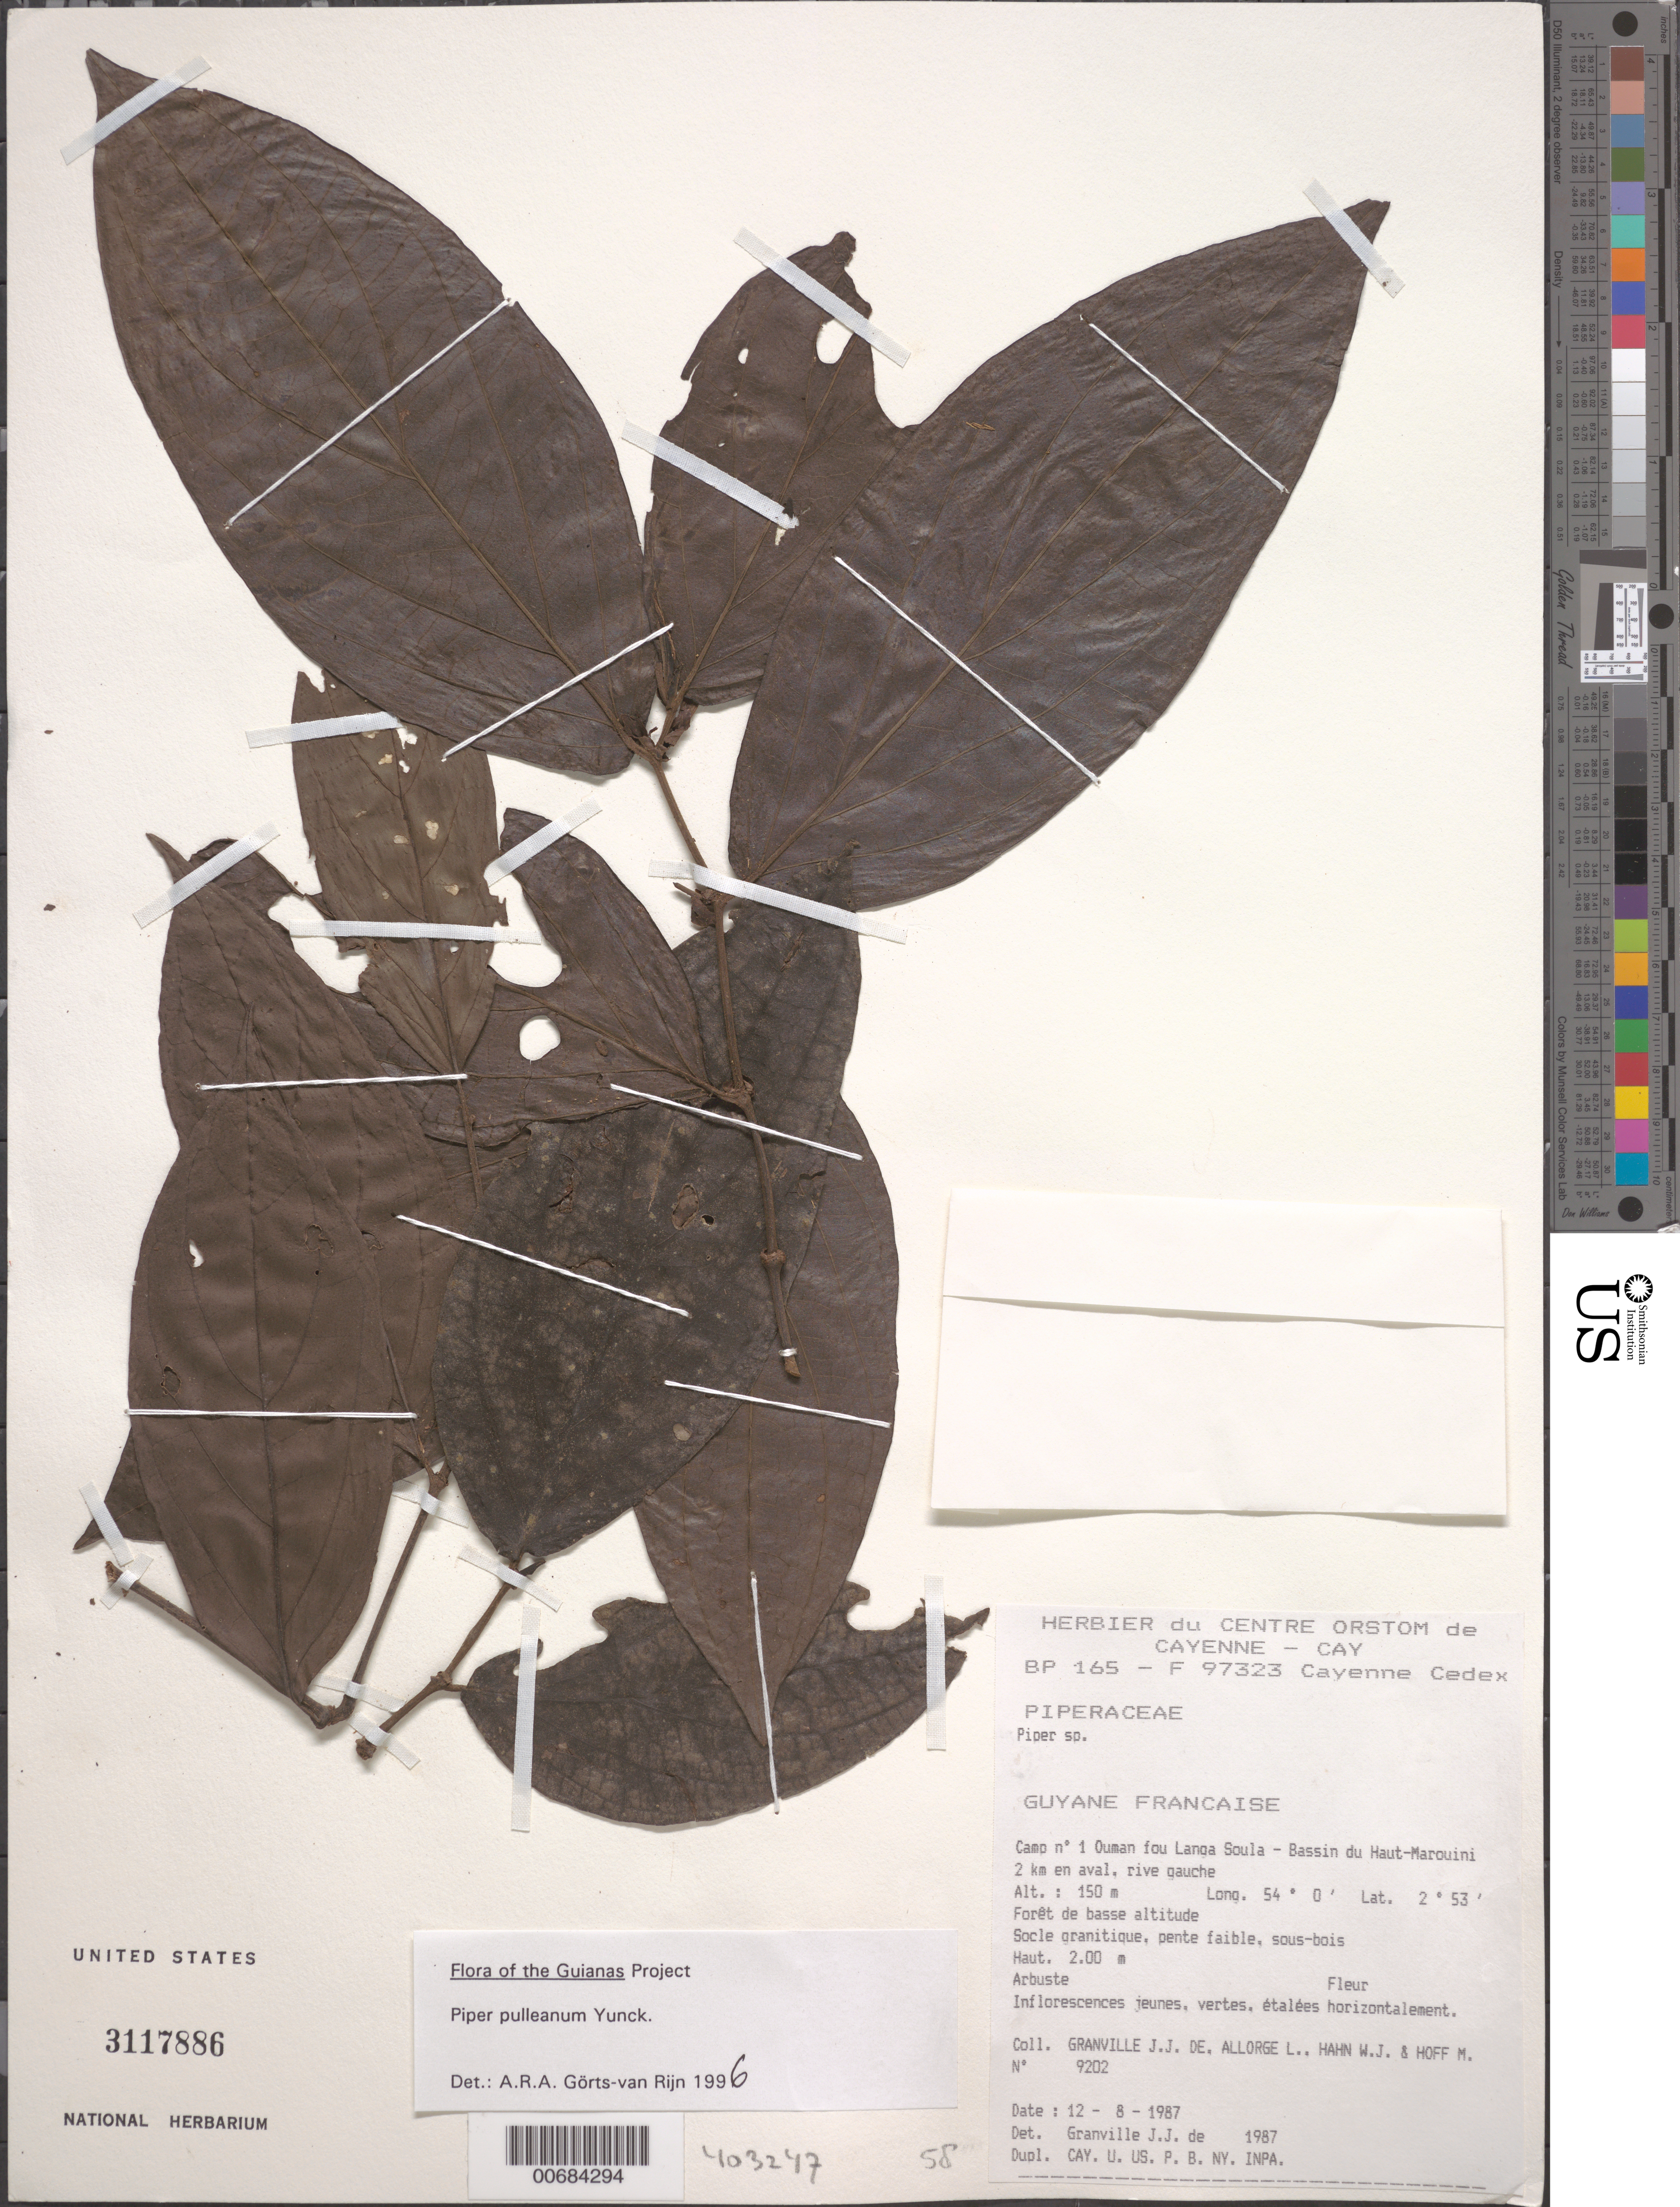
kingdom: Plantae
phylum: Tracheophyta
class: Magnoliopsida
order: Piperales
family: Piperaceae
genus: Piper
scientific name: Piper pulleanum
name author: Yunck.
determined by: Görts-van Rijn, A. R. A.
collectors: J.-J. de Granville, L. Allorge, W. J. Hahn & M. Hoff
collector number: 9202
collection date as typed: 12-Aug-87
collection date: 1987-08-12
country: French Guiana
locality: Camp #1, Ouman fou Langa Soula, Bassin du Haut-Marouini. 2 km en aval. Rive gauche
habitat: Forêt de basse altitude. Socle granitique, pente faible, sous-bois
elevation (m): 150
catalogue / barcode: US 3117886